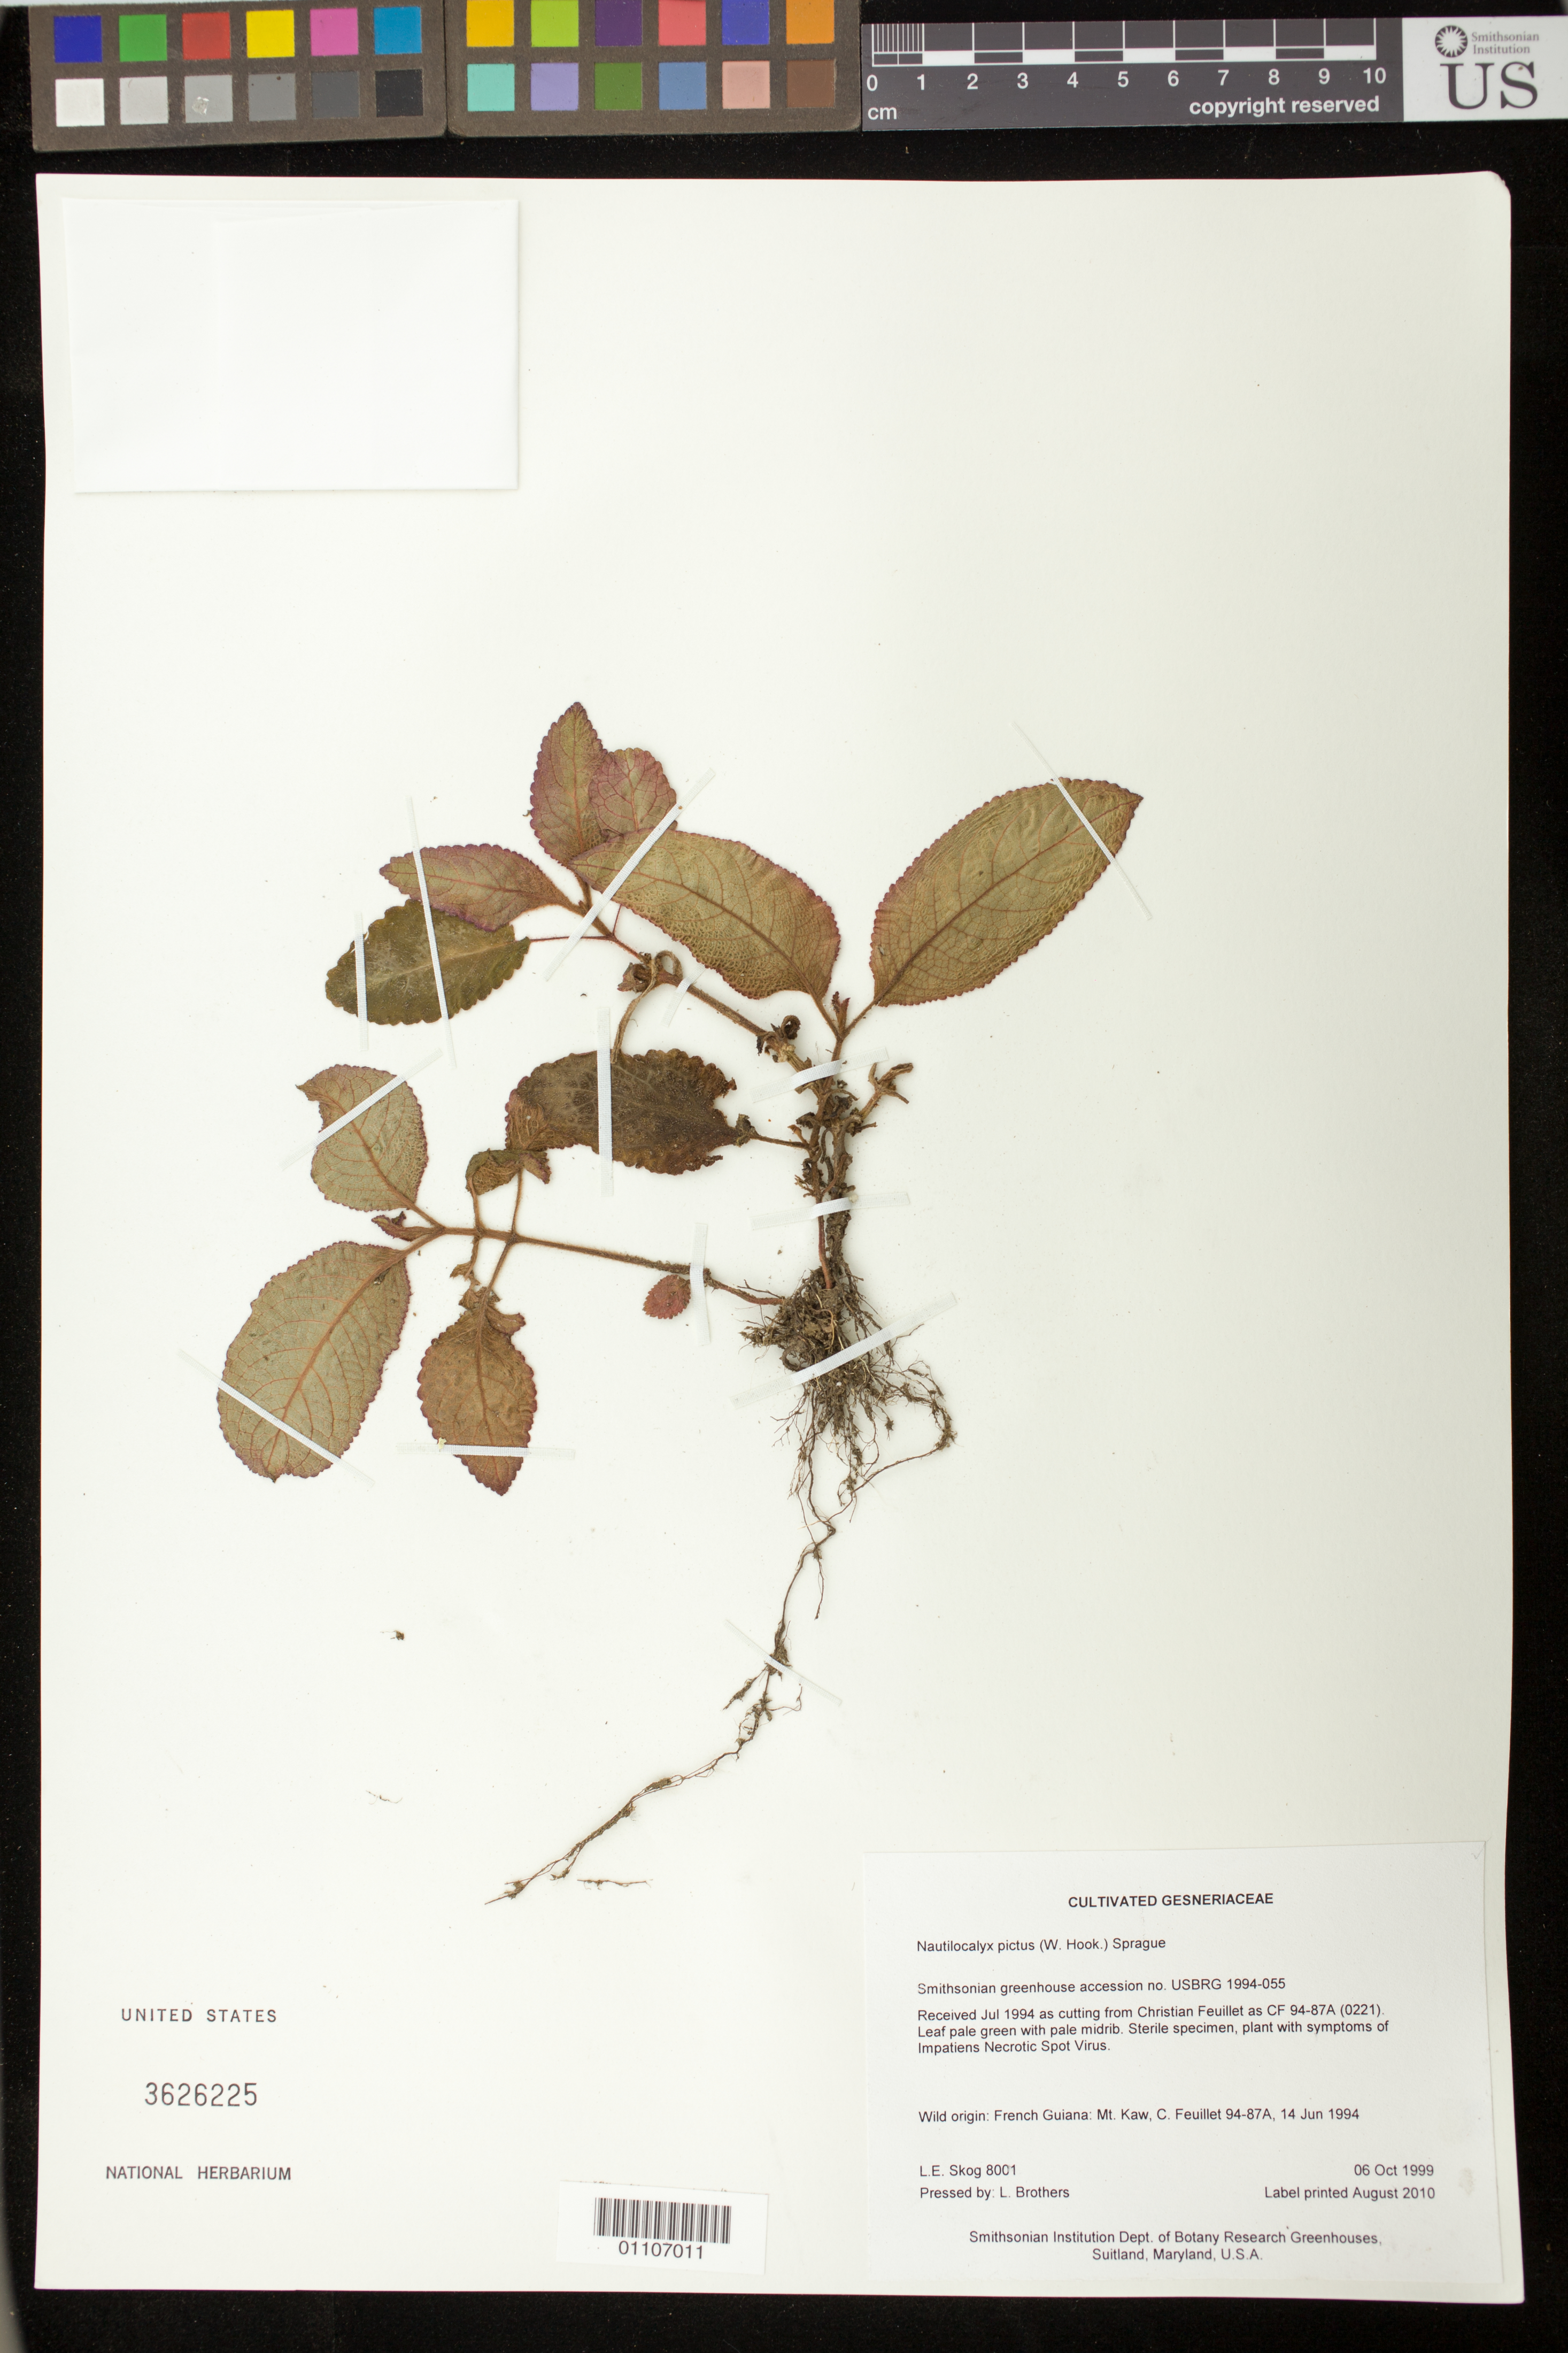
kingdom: Plantae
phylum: Tracheophyta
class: Magnoliopsida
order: Lamiales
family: Gesneriaceae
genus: Nautilocalyx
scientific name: Nautilocalyx pictus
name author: (Hook.) Sprague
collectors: L. E. Skog & L. Brothers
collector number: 8001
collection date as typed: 06 Oct 1999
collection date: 1999-10-06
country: French Guiana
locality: Smithsonian Institution Dept. of Botany Research Greenhouses, Suitland, Maryland, U.S.A.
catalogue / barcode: US 3626225